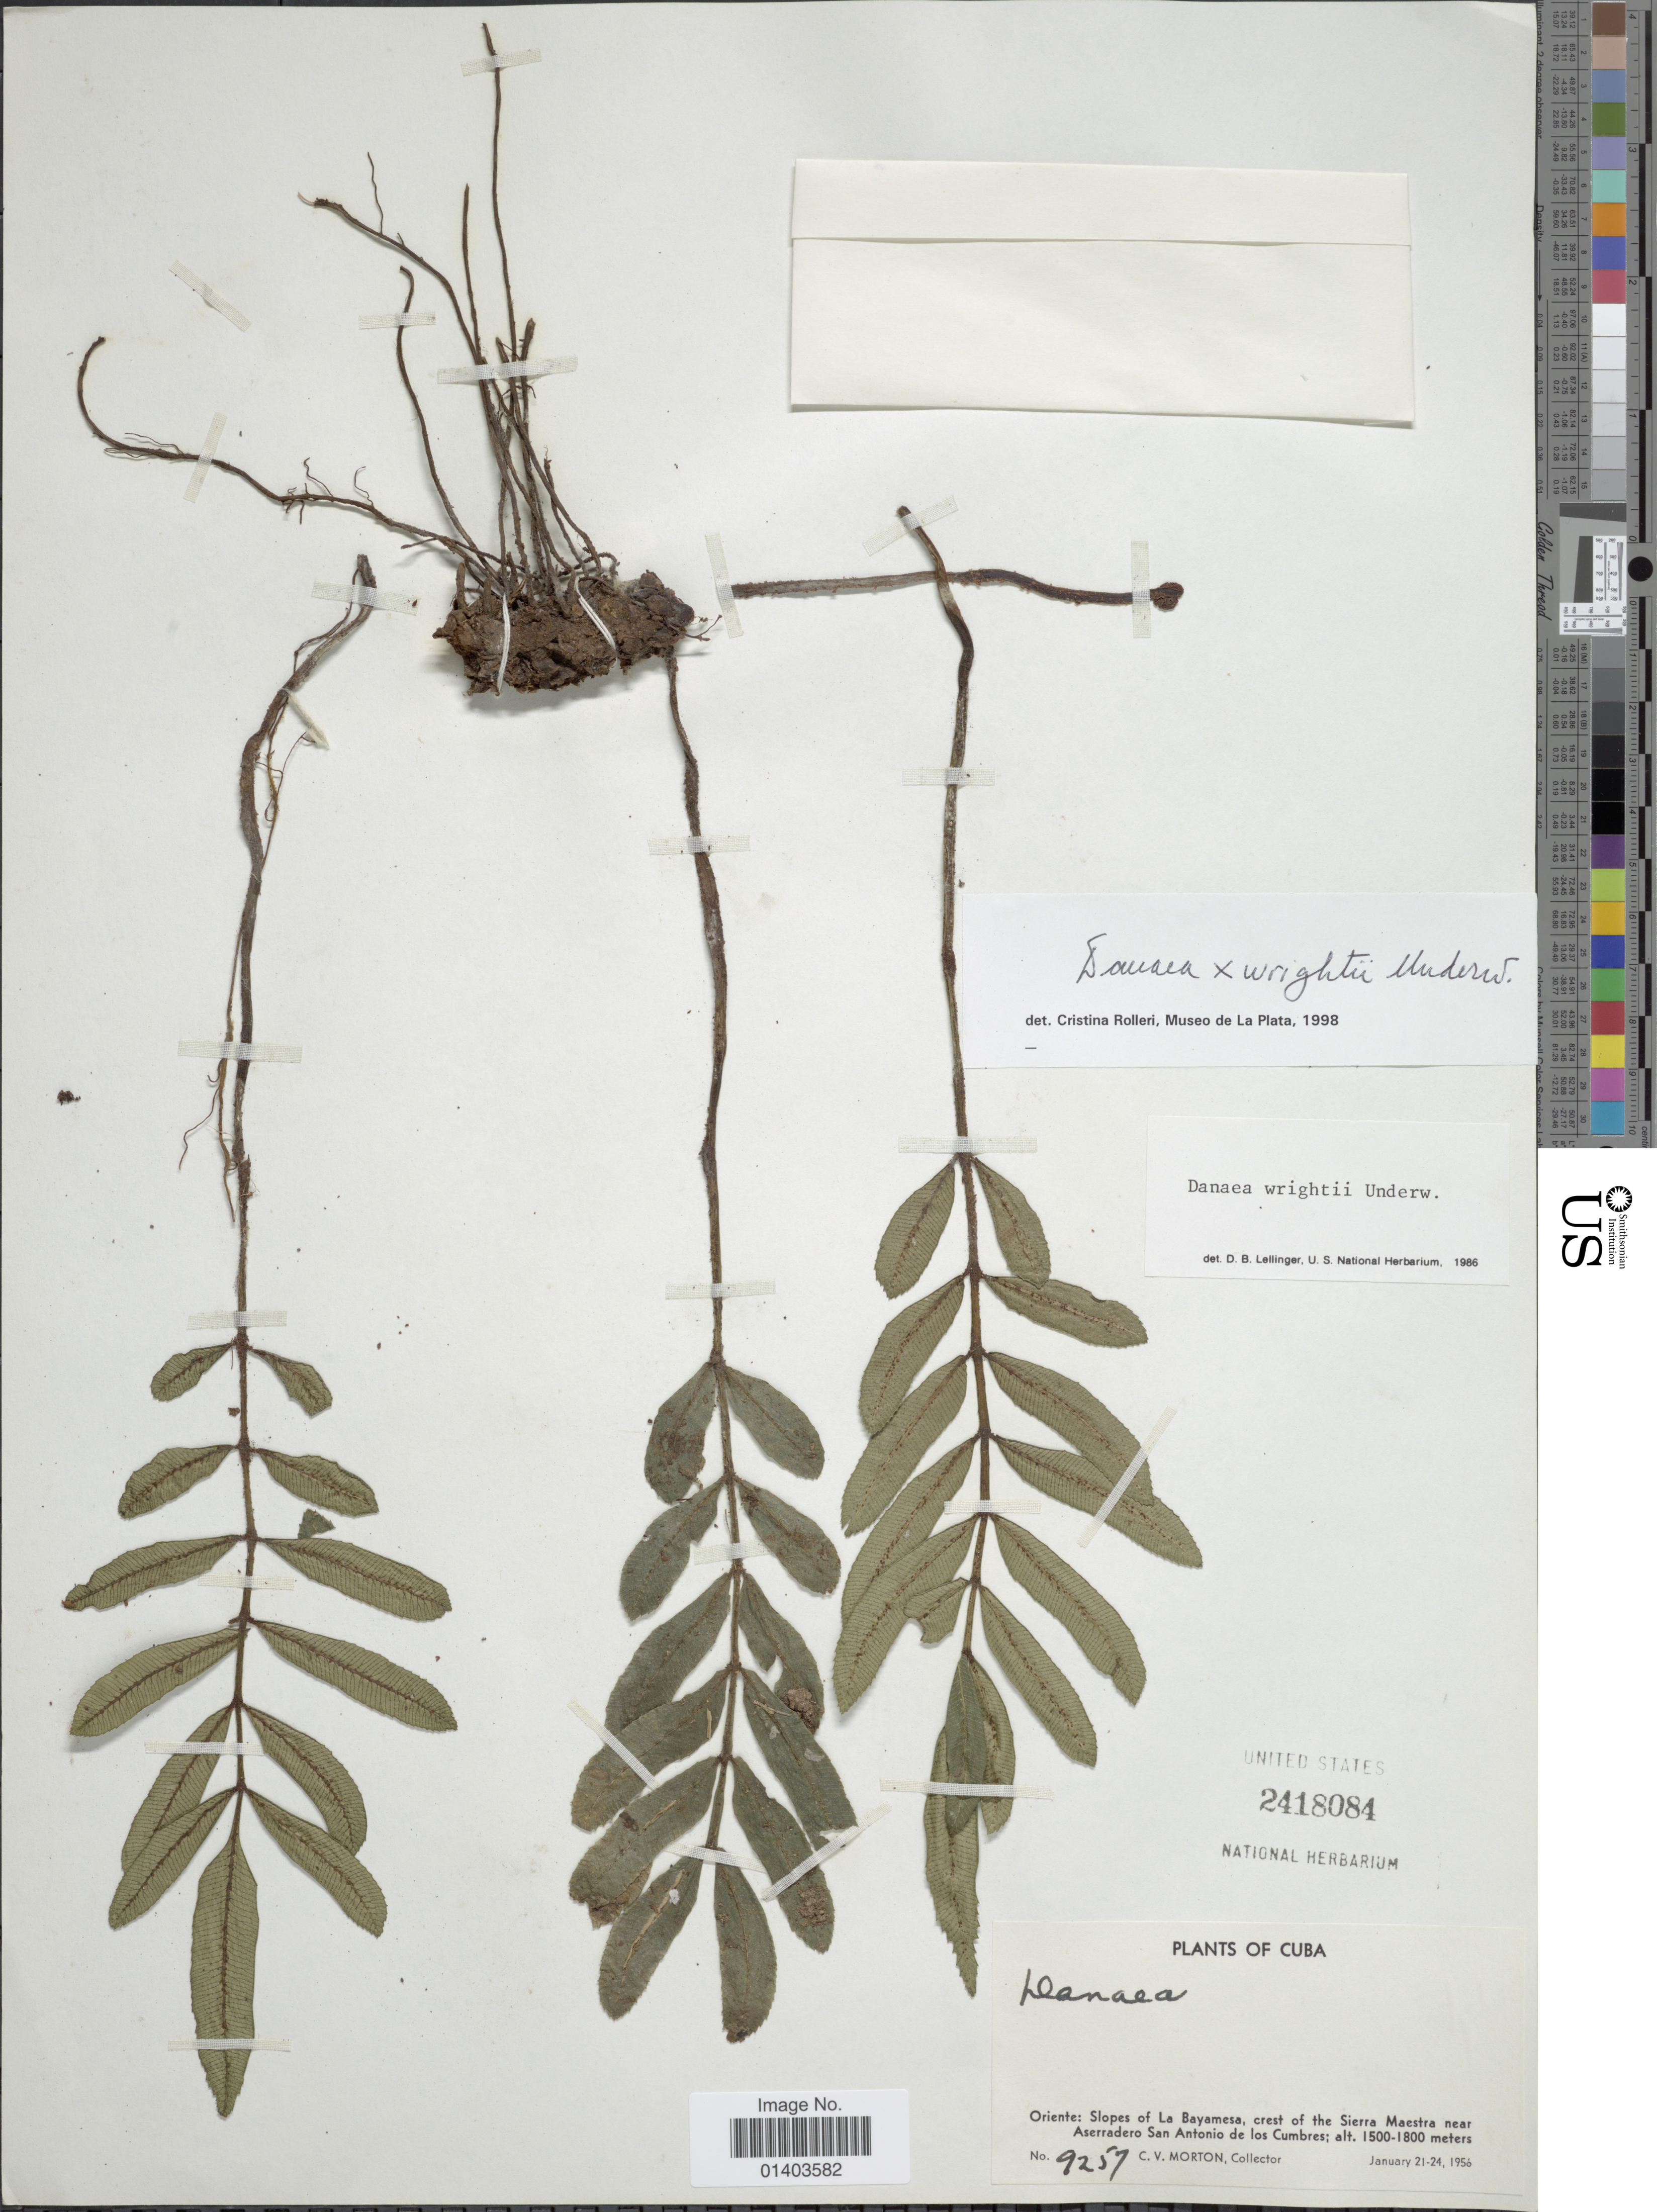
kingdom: Plantae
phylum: Tracheophyta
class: Polypodiopsida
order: Marattiales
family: Marattiaceae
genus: Danaea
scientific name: Danaea x wrightii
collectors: C. V. Morton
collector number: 9257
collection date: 1956-01-21/1956-01-24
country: Cuba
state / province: Oriente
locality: Slopes of La Bayamesa, crest of the Sierra Maestre near Aserradero San Antonio de los Cumbres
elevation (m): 1500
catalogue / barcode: US 2418084